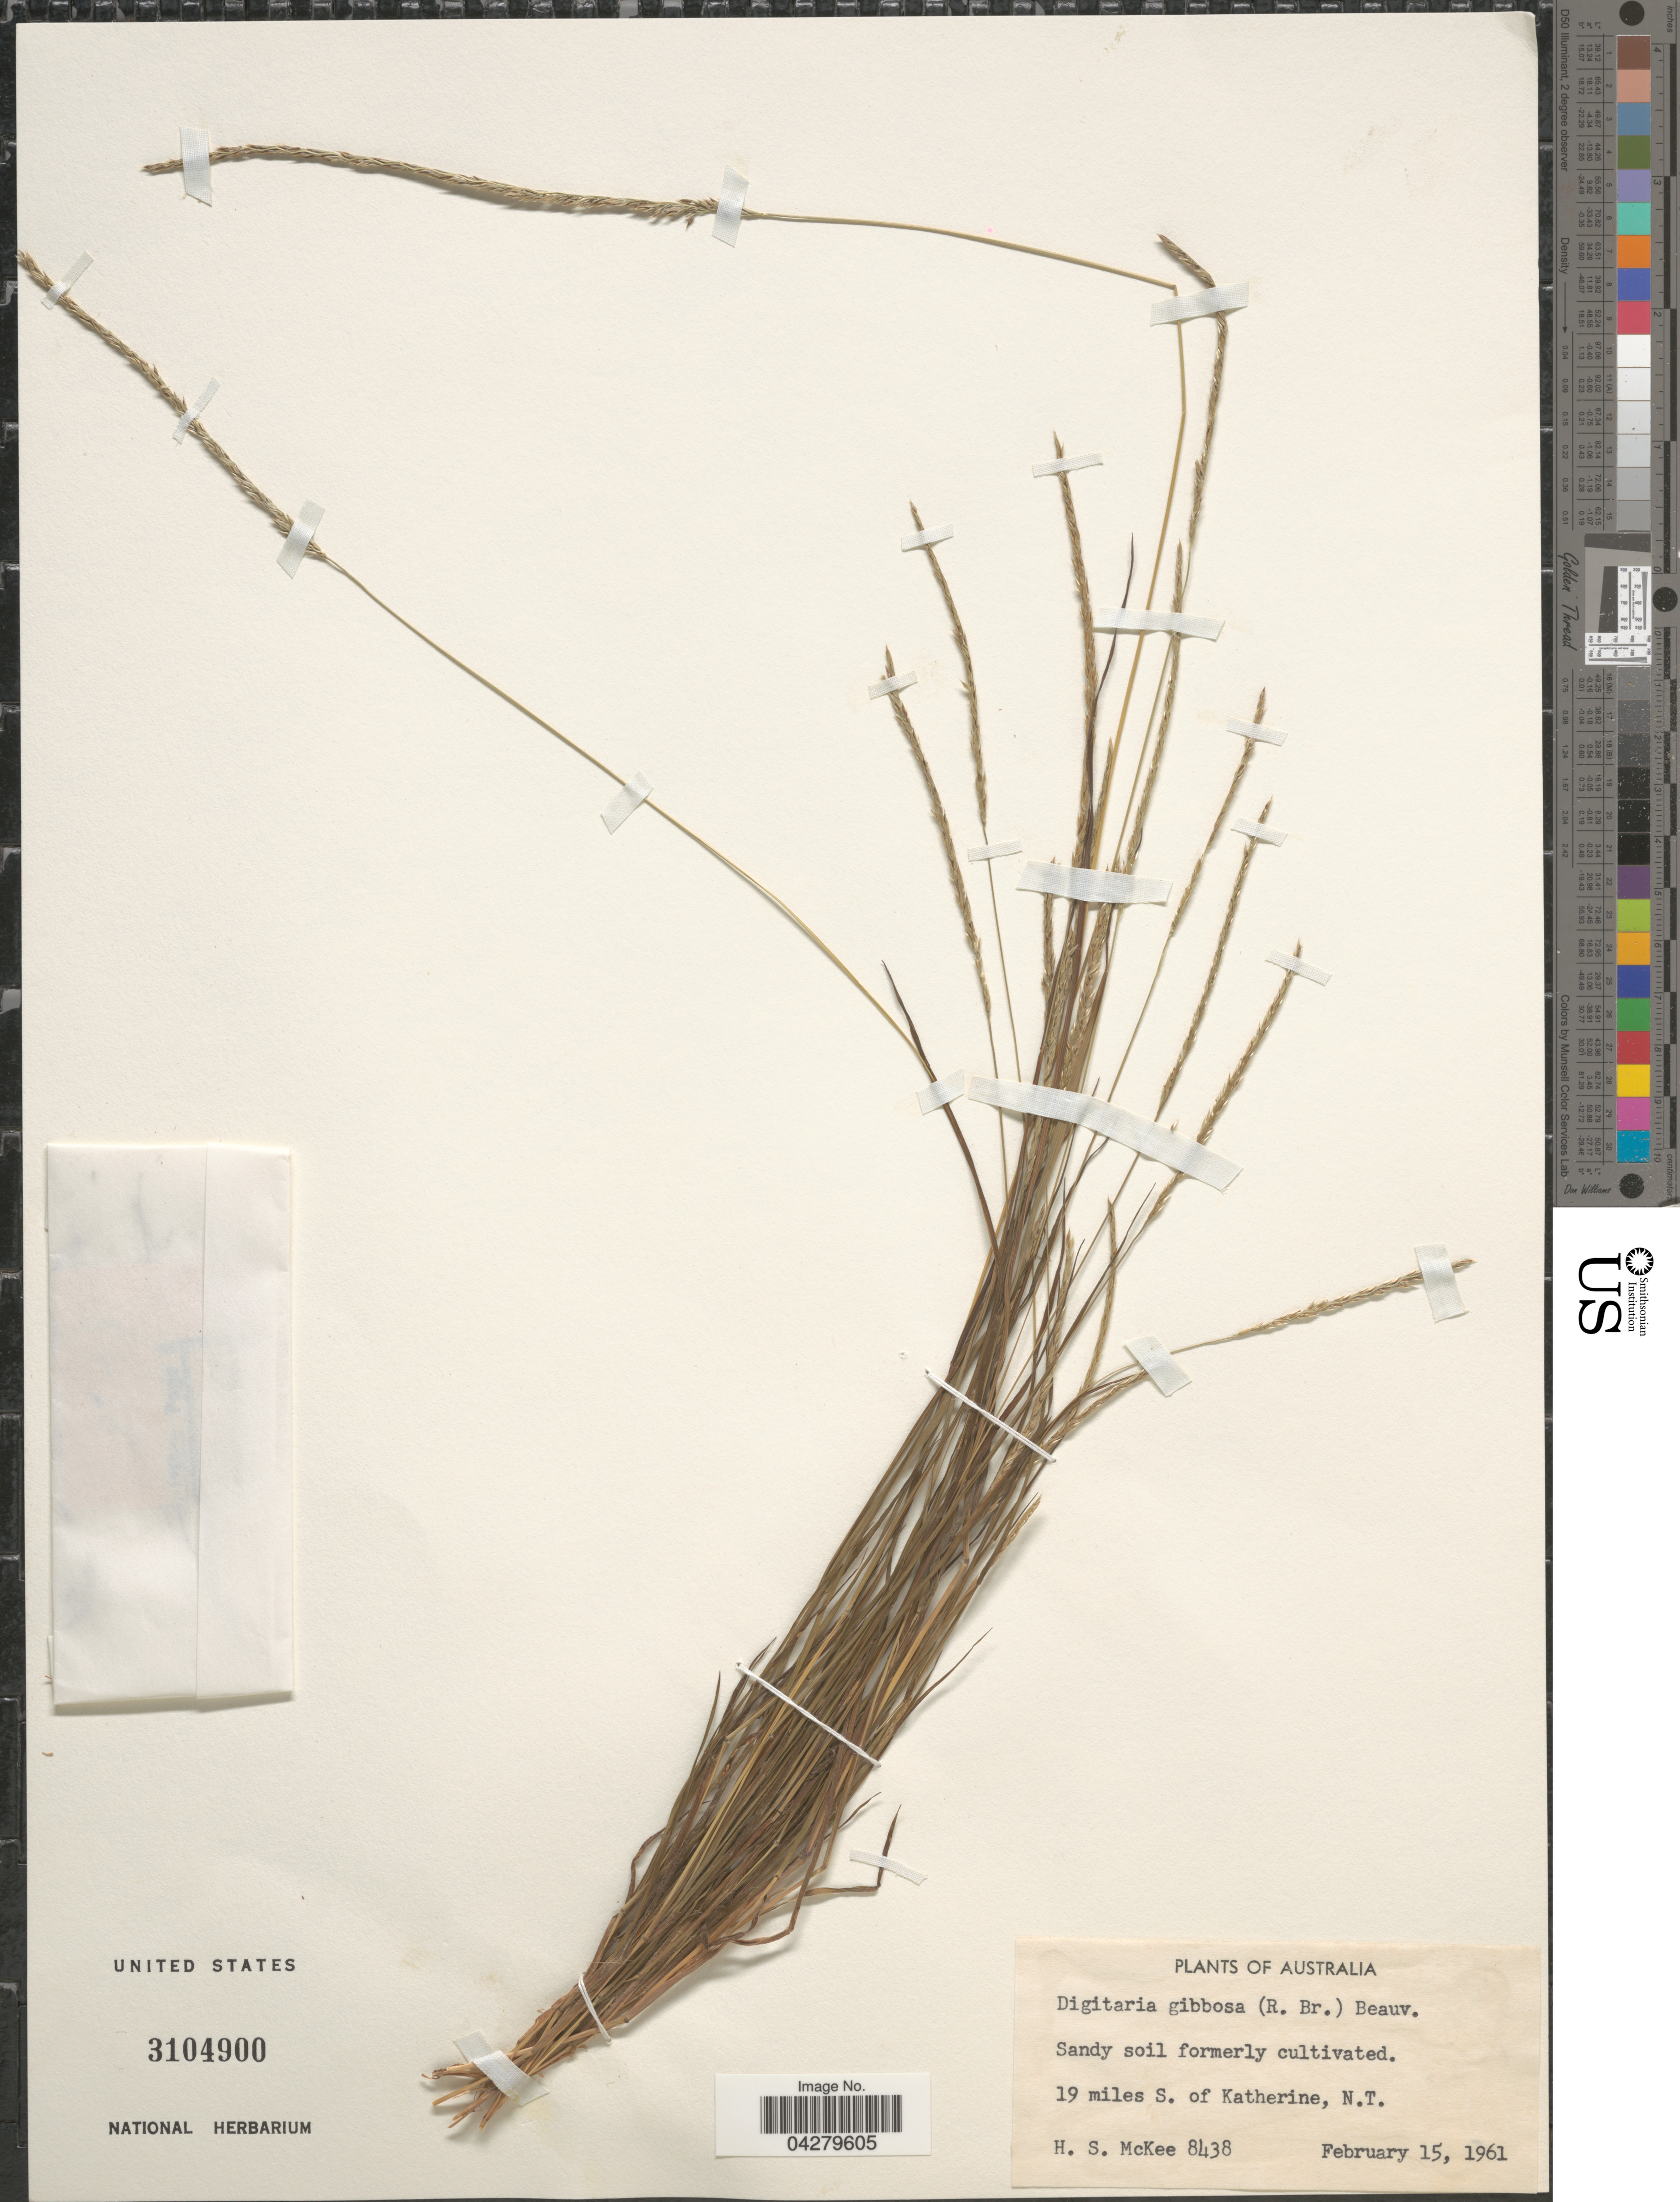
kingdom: Plantae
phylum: Tracheophyta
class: Liliopsida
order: Poales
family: Poaceae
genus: Digitaria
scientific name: Digitaria gibbosa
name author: (R. Br.) P. Beauv.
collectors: H. S. McKee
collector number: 8438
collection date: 1961-02-15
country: Australia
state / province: Northern Territory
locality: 19 miles S. of Katherine.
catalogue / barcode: US 3104900